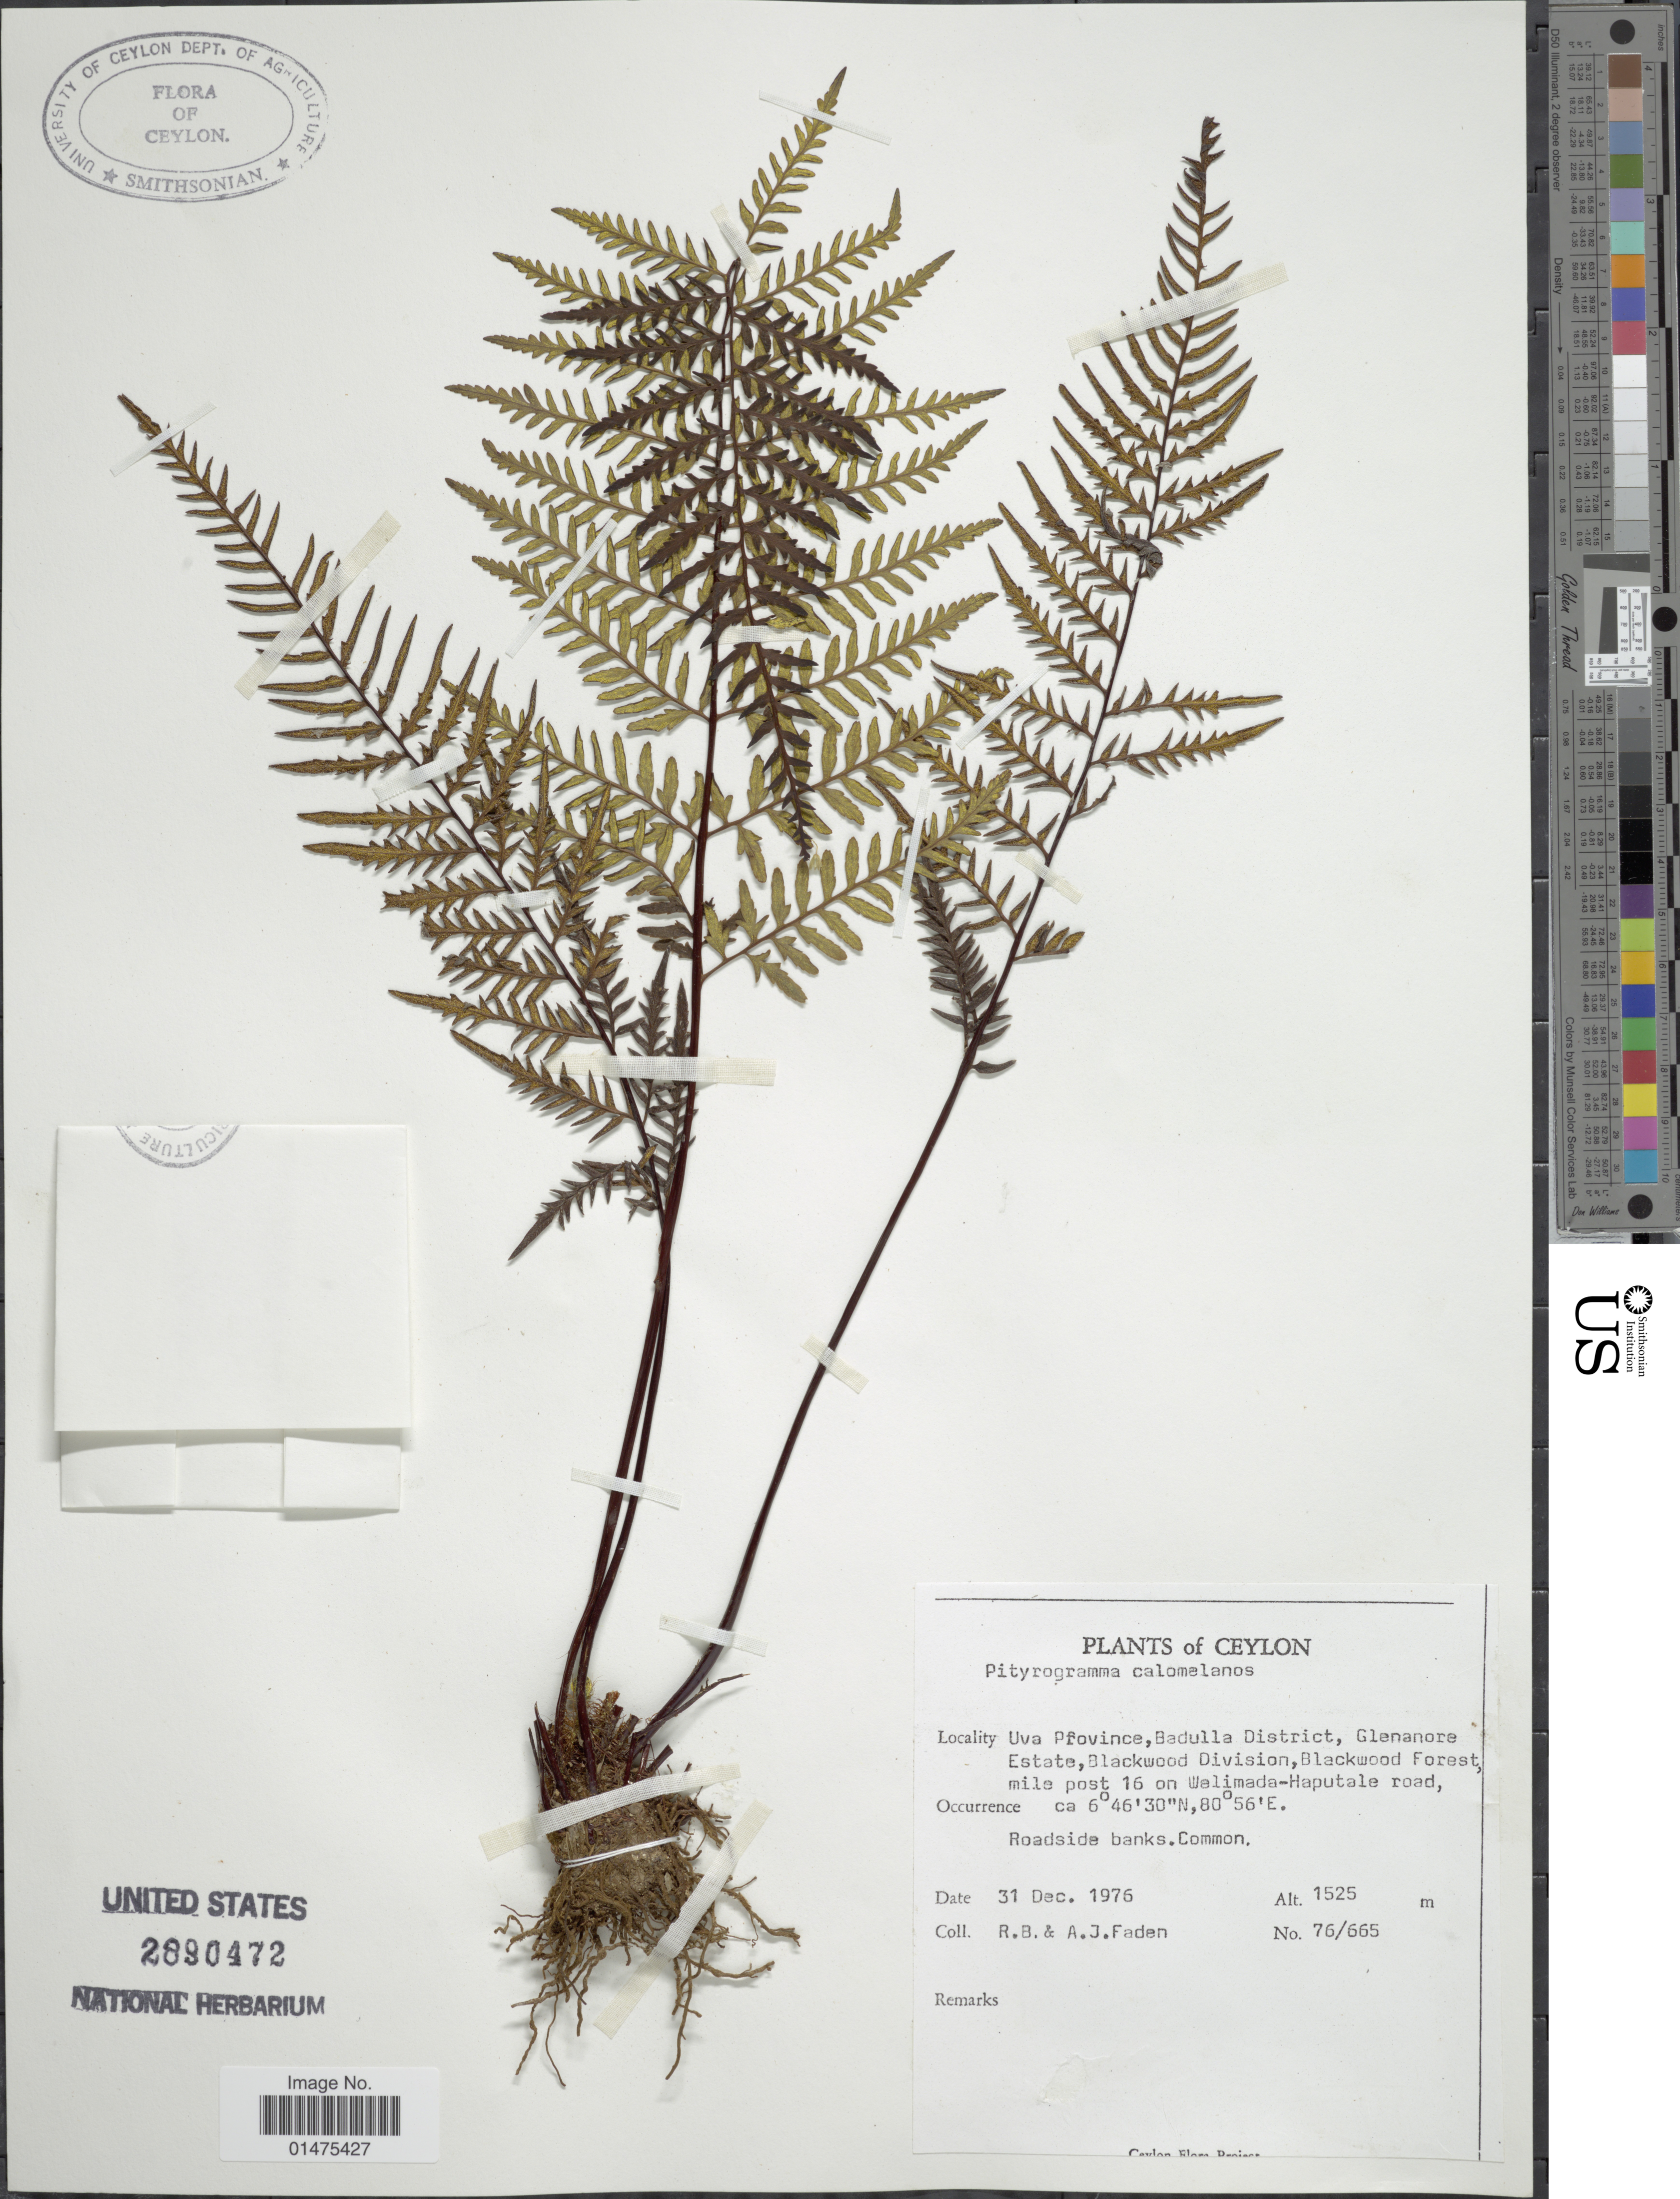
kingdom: Plantae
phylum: Tracheophyta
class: Polypodiopsida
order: Polypodiales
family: Pteridaceae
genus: Pityrogramma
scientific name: Pityrogramma calomelanos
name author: (L.) Link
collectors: R. B. Faden & A. J. Faden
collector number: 76/665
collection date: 1976-12-31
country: Sri Lanka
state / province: Uva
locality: Badulla District,Glenanore Estate, Blackwood Division, Blackwood Forest, mile post 13 on Walimada-Haputale road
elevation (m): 1525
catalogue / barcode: US 2890472